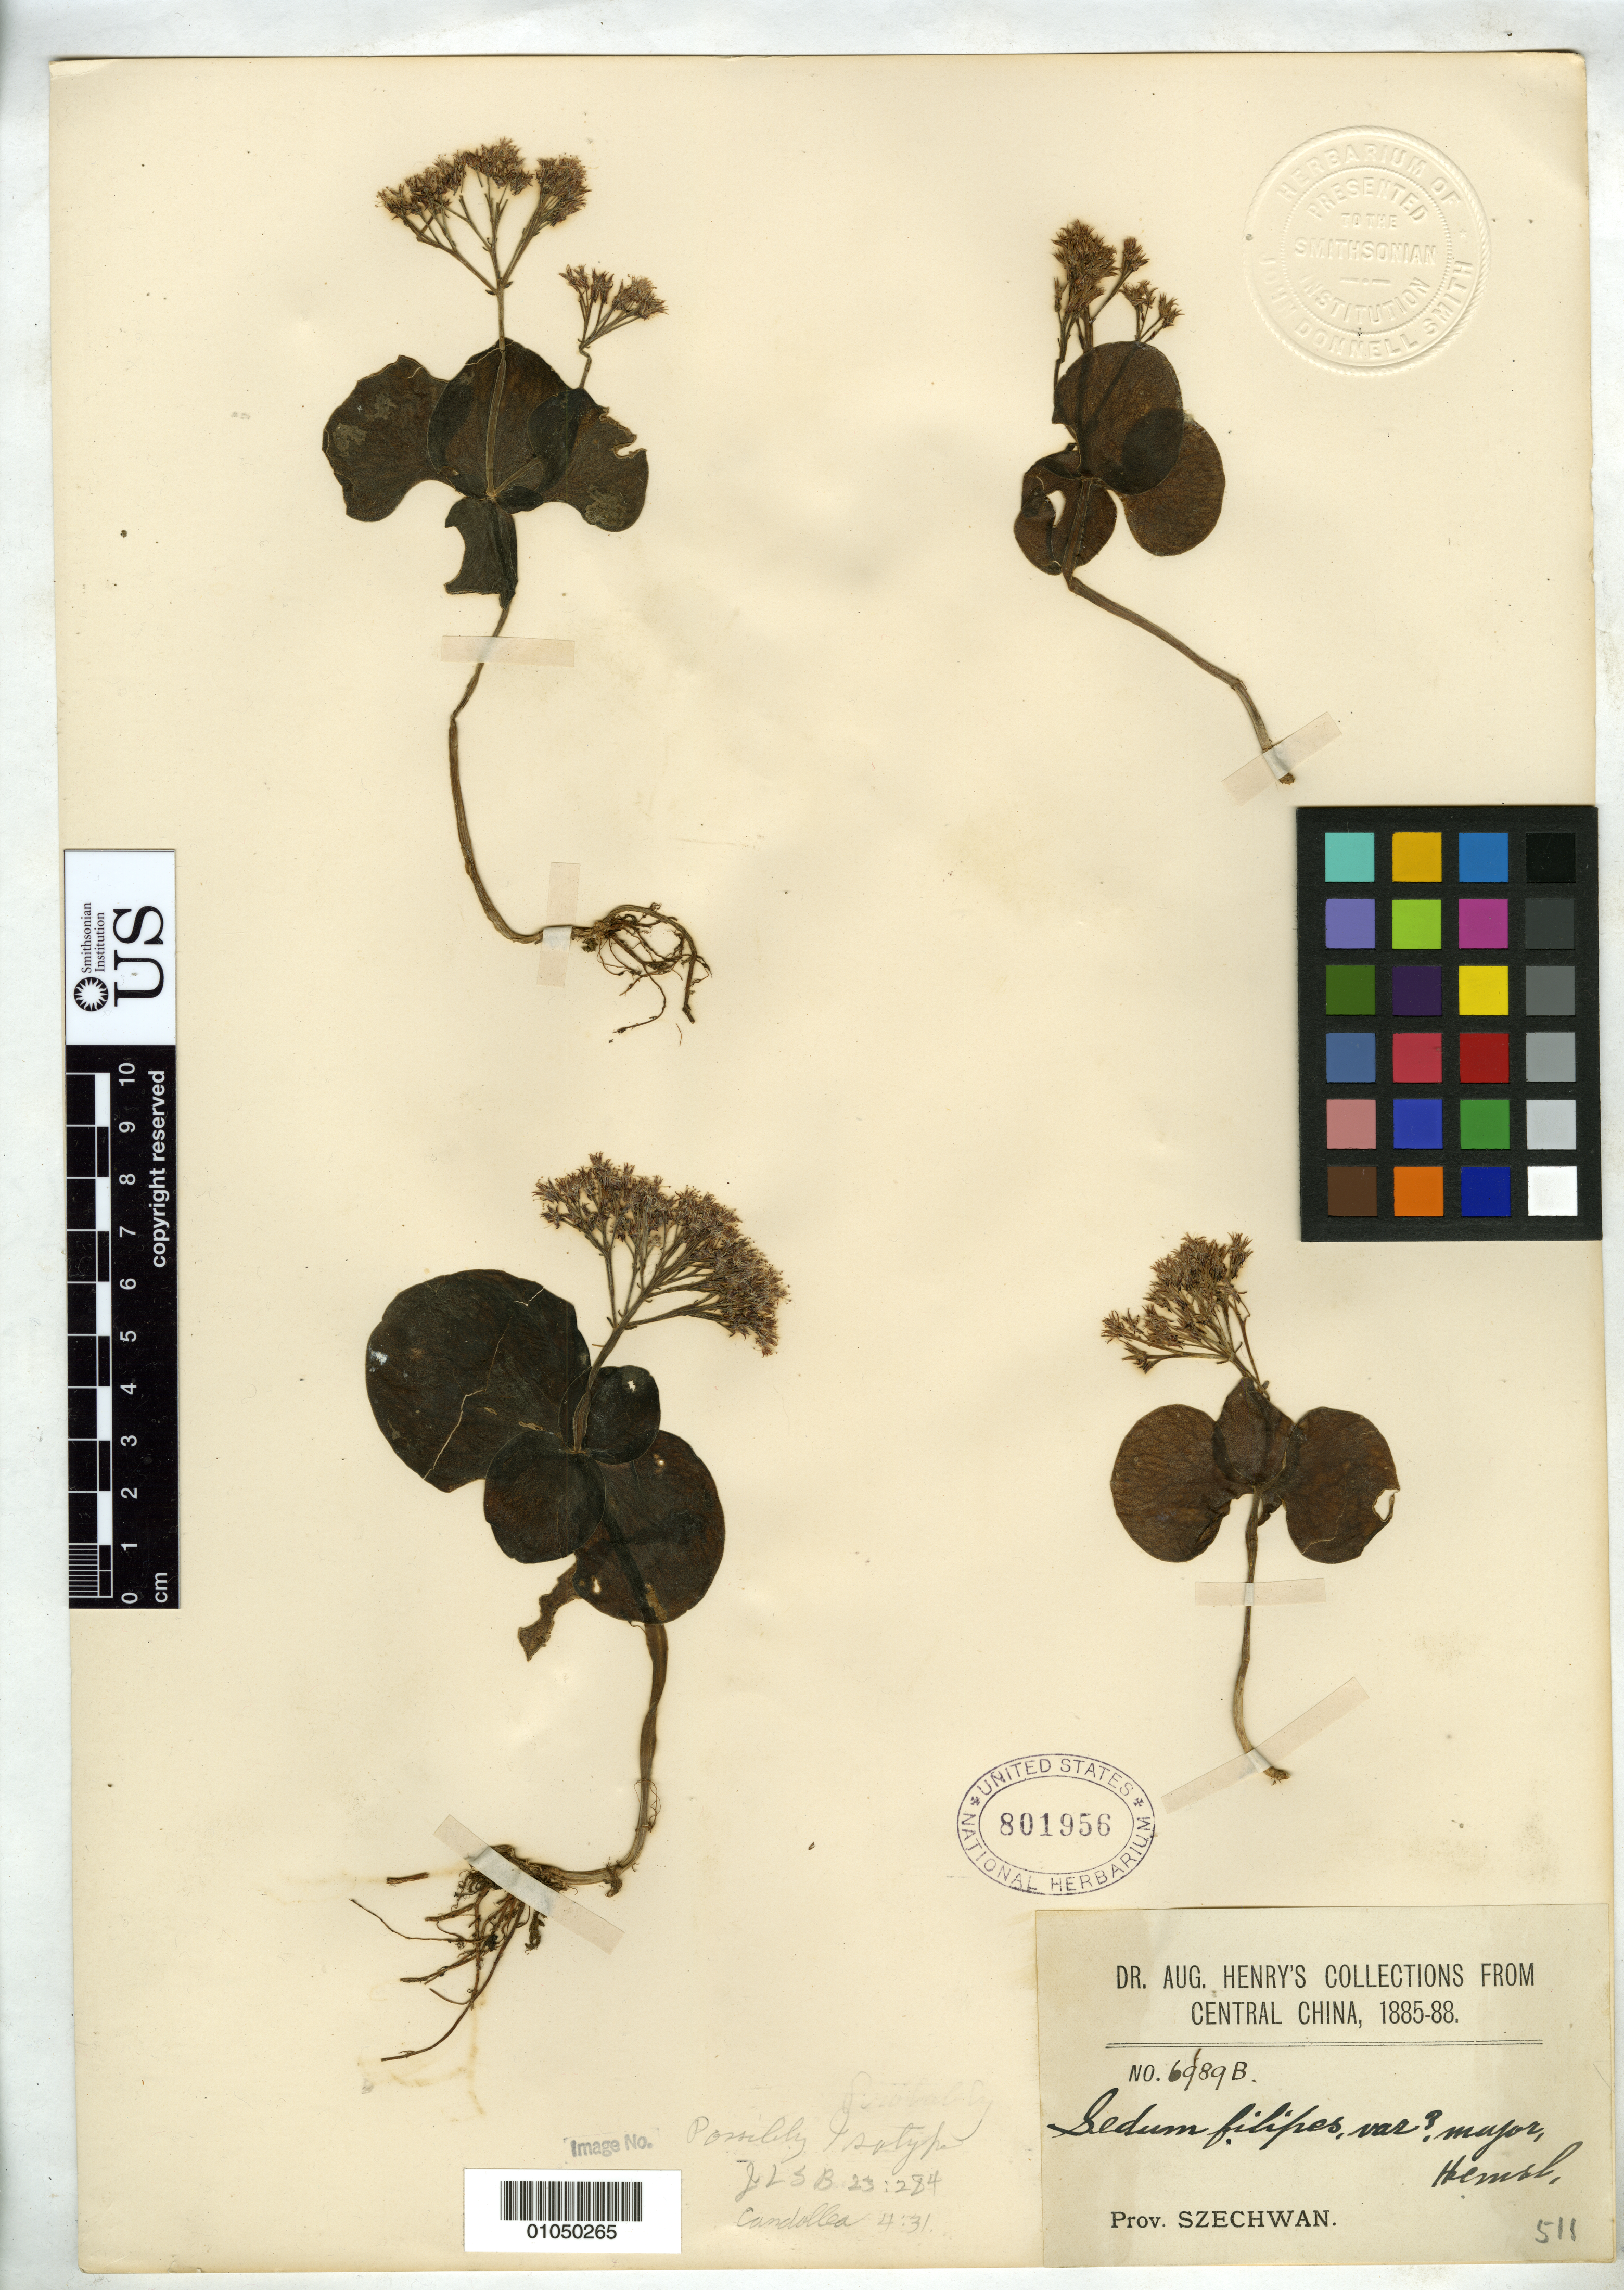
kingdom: Plantae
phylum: Tracheophyta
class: Magnoliopsida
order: Saxifragales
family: Crassulaceae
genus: Sedum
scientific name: Sedum filipes var. major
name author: Hemsl.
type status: Possible Type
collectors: A. Henry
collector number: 6989 B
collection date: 1885/1888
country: China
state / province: Sichuan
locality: Central China. Prov. Szechwan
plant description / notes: Protologue cites "Hupeh: Nanto and mountains northward (A. Henry!). Herb. Kew. (i.e., without collection number).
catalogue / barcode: US 801956